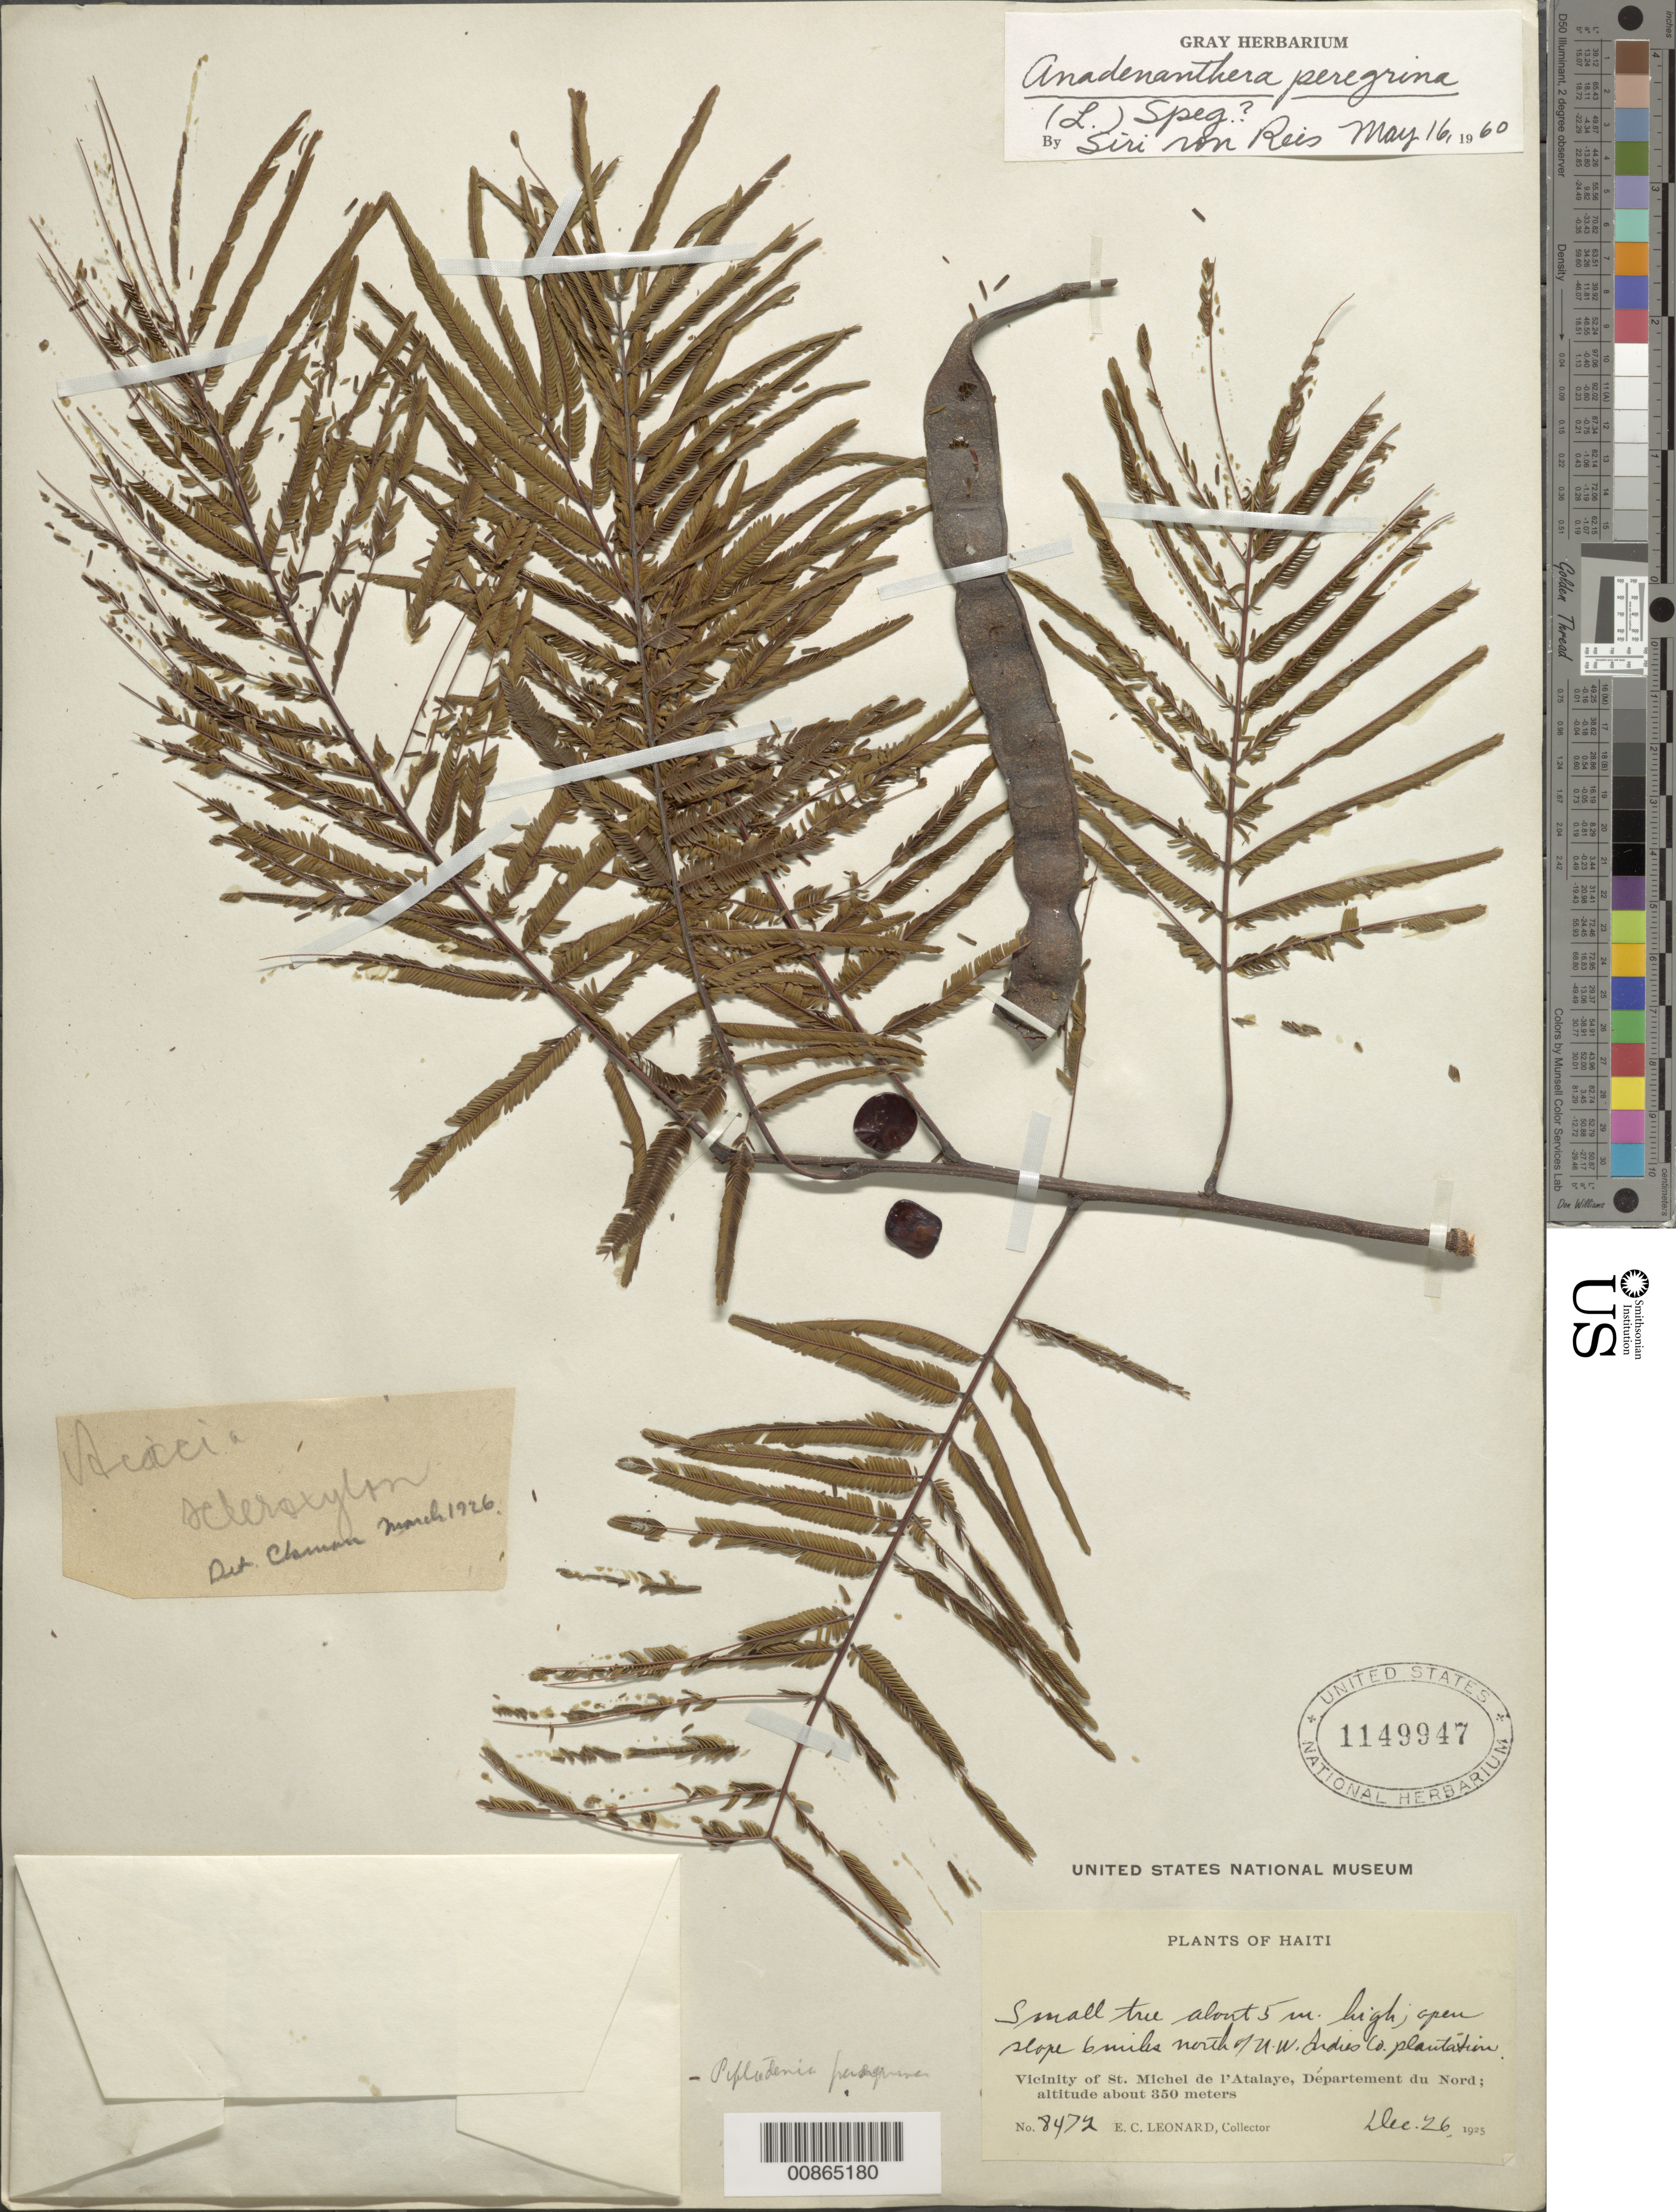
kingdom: Plantae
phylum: Tracheophyta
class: Magnoliopsida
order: Fabales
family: Fabaceae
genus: Anadenanthera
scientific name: Anadenanthera peregrina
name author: (L.) Speg.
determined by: Von Reis, S.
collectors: E. C. Leonard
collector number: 8472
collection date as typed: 26 Dec 1925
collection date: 1925-12-26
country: Haiti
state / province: Nord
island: Hispaniola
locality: Vicinity of St. Michel de l'Atalaye. Open slope 6 miles north of U.W. Indies Co. Plantation.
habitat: Open slope.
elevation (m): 350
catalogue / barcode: US 1149947